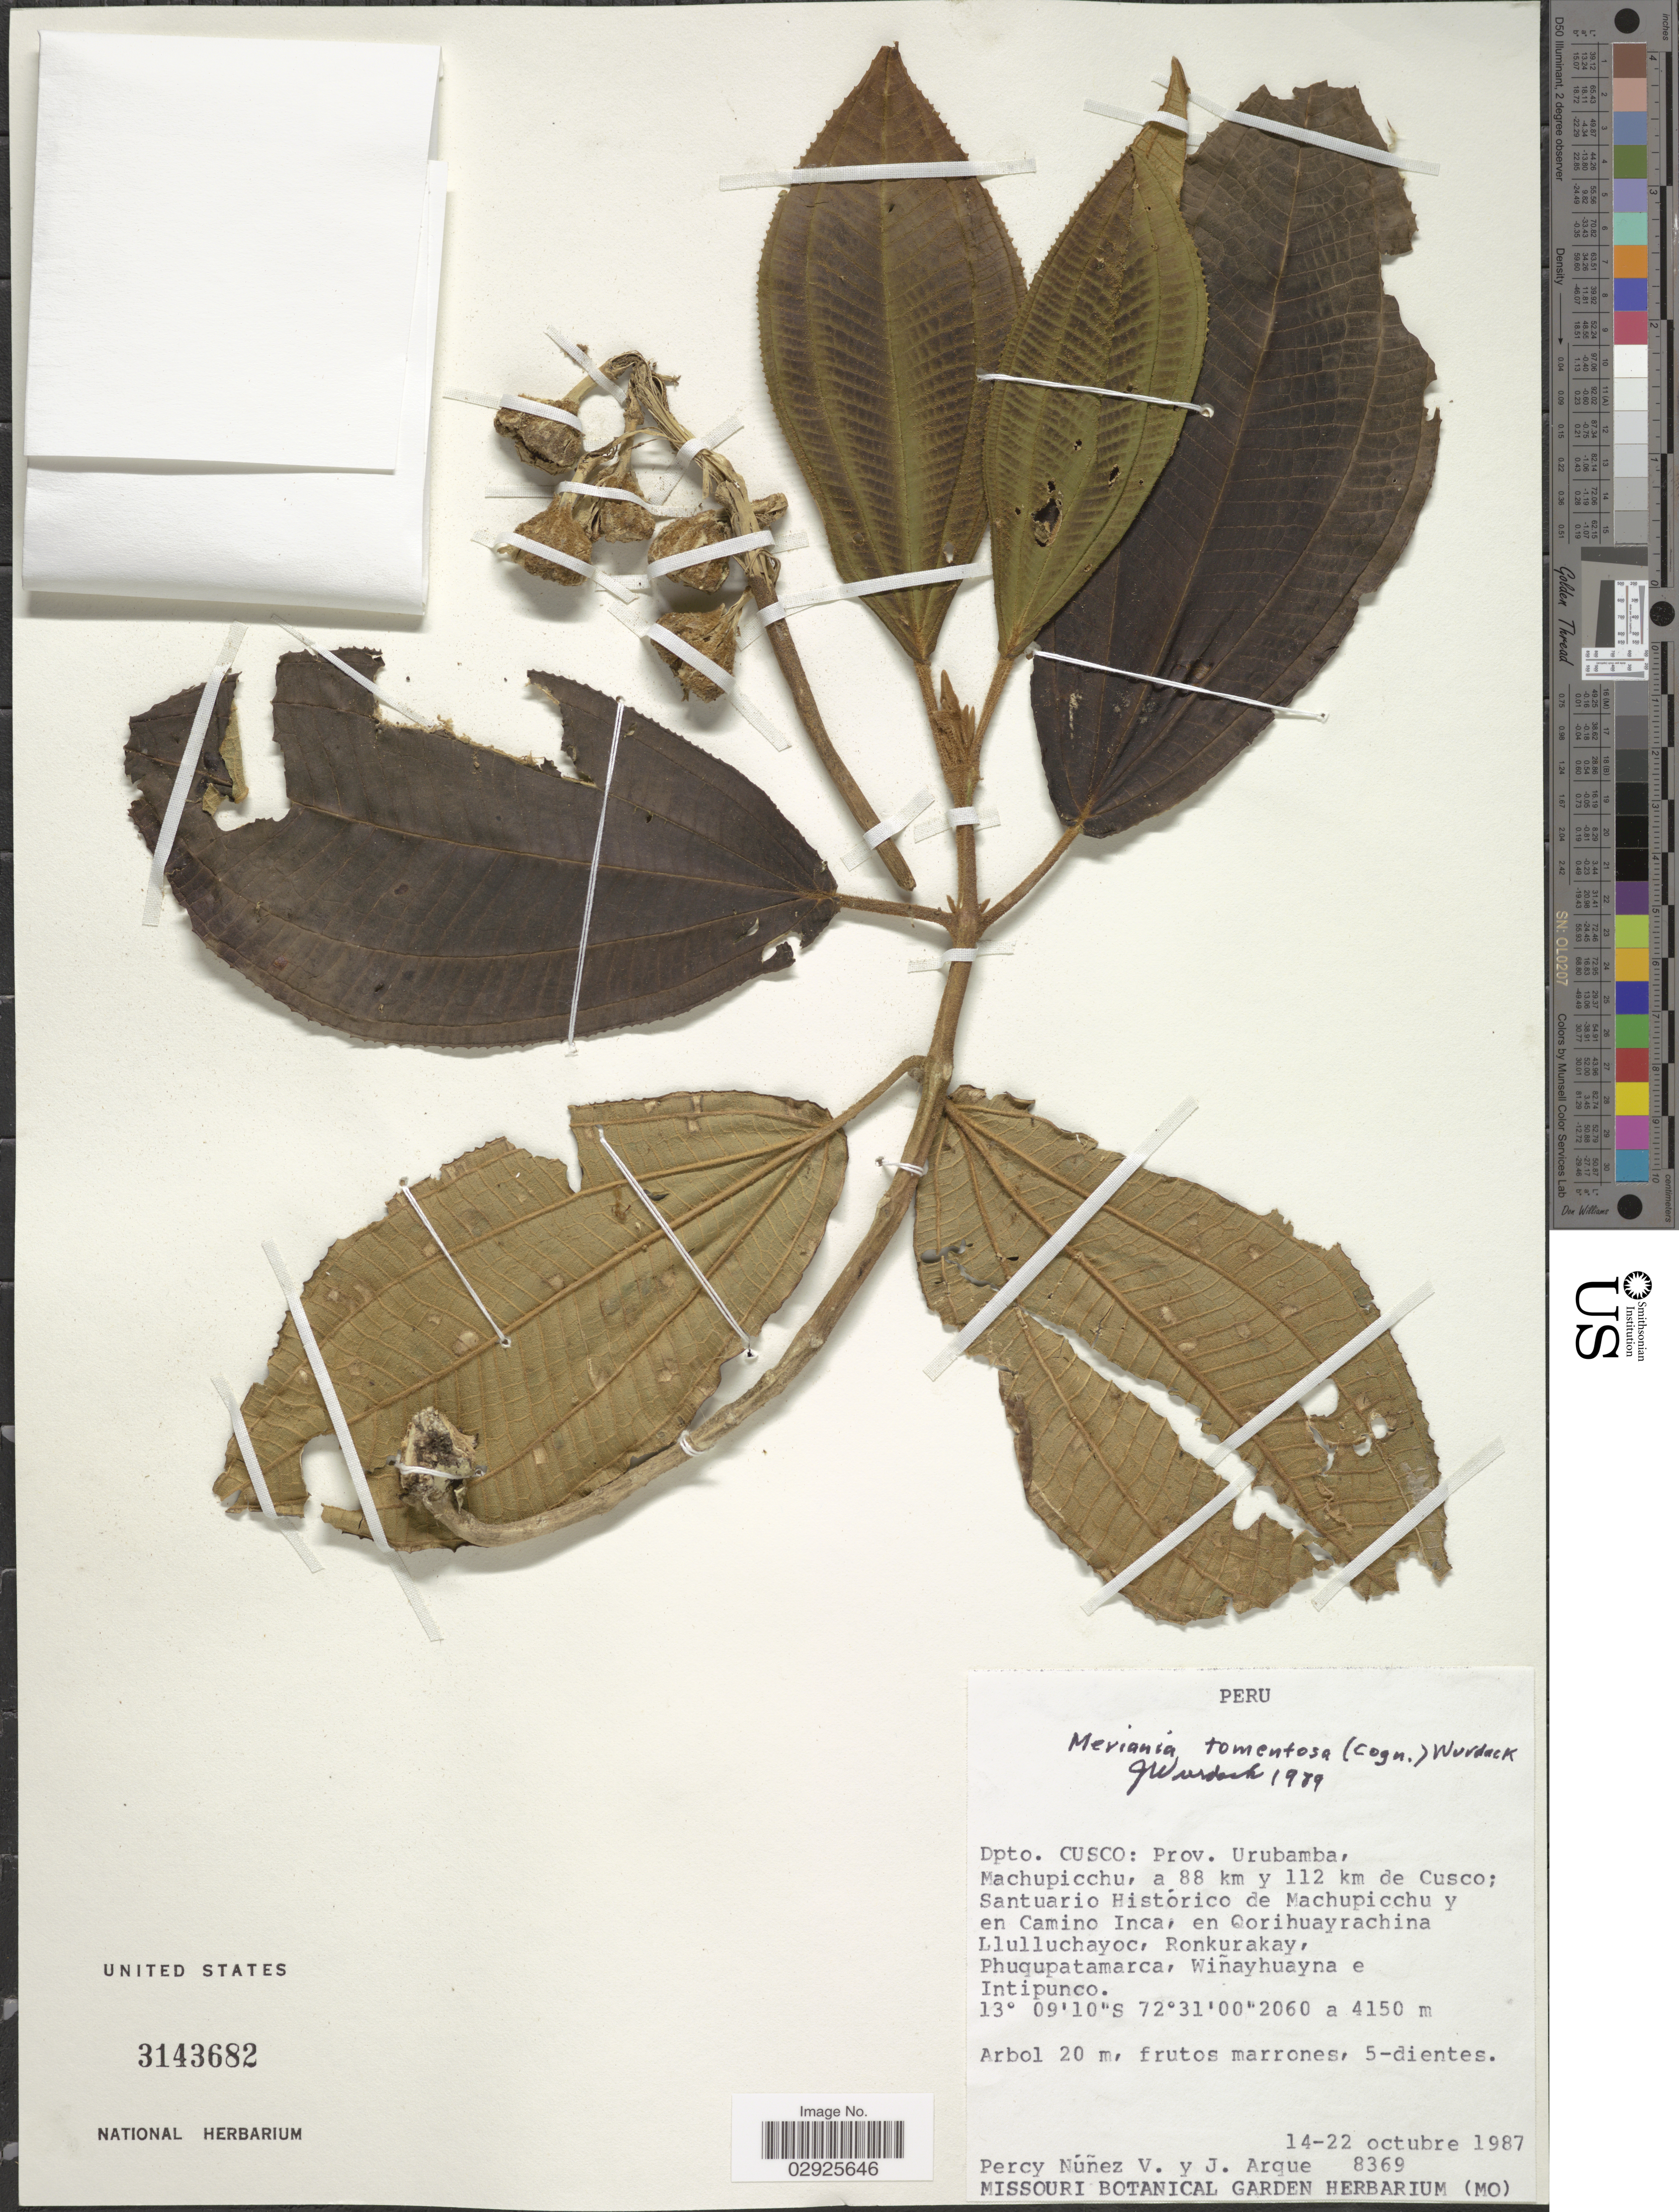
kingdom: Plantae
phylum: Tracheophyta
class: Magnoliopsida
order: Myrtales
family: Melastomataceae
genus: Meriania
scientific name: Meriania tomentosa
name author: (Cogn.) Wurdack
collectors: P. Nuñez V. & J. Arque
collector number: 8369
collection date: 1987-10-14/1987-10-22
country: Peru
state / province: Cusco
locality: Dpto. Cusco: Prov. Urubamba, Machupicchu, a 88 km y 112 km de Cusco; Santuario Historico de Machupicchu y en Camino Inca.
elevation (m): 4150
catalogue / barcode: US 3143682